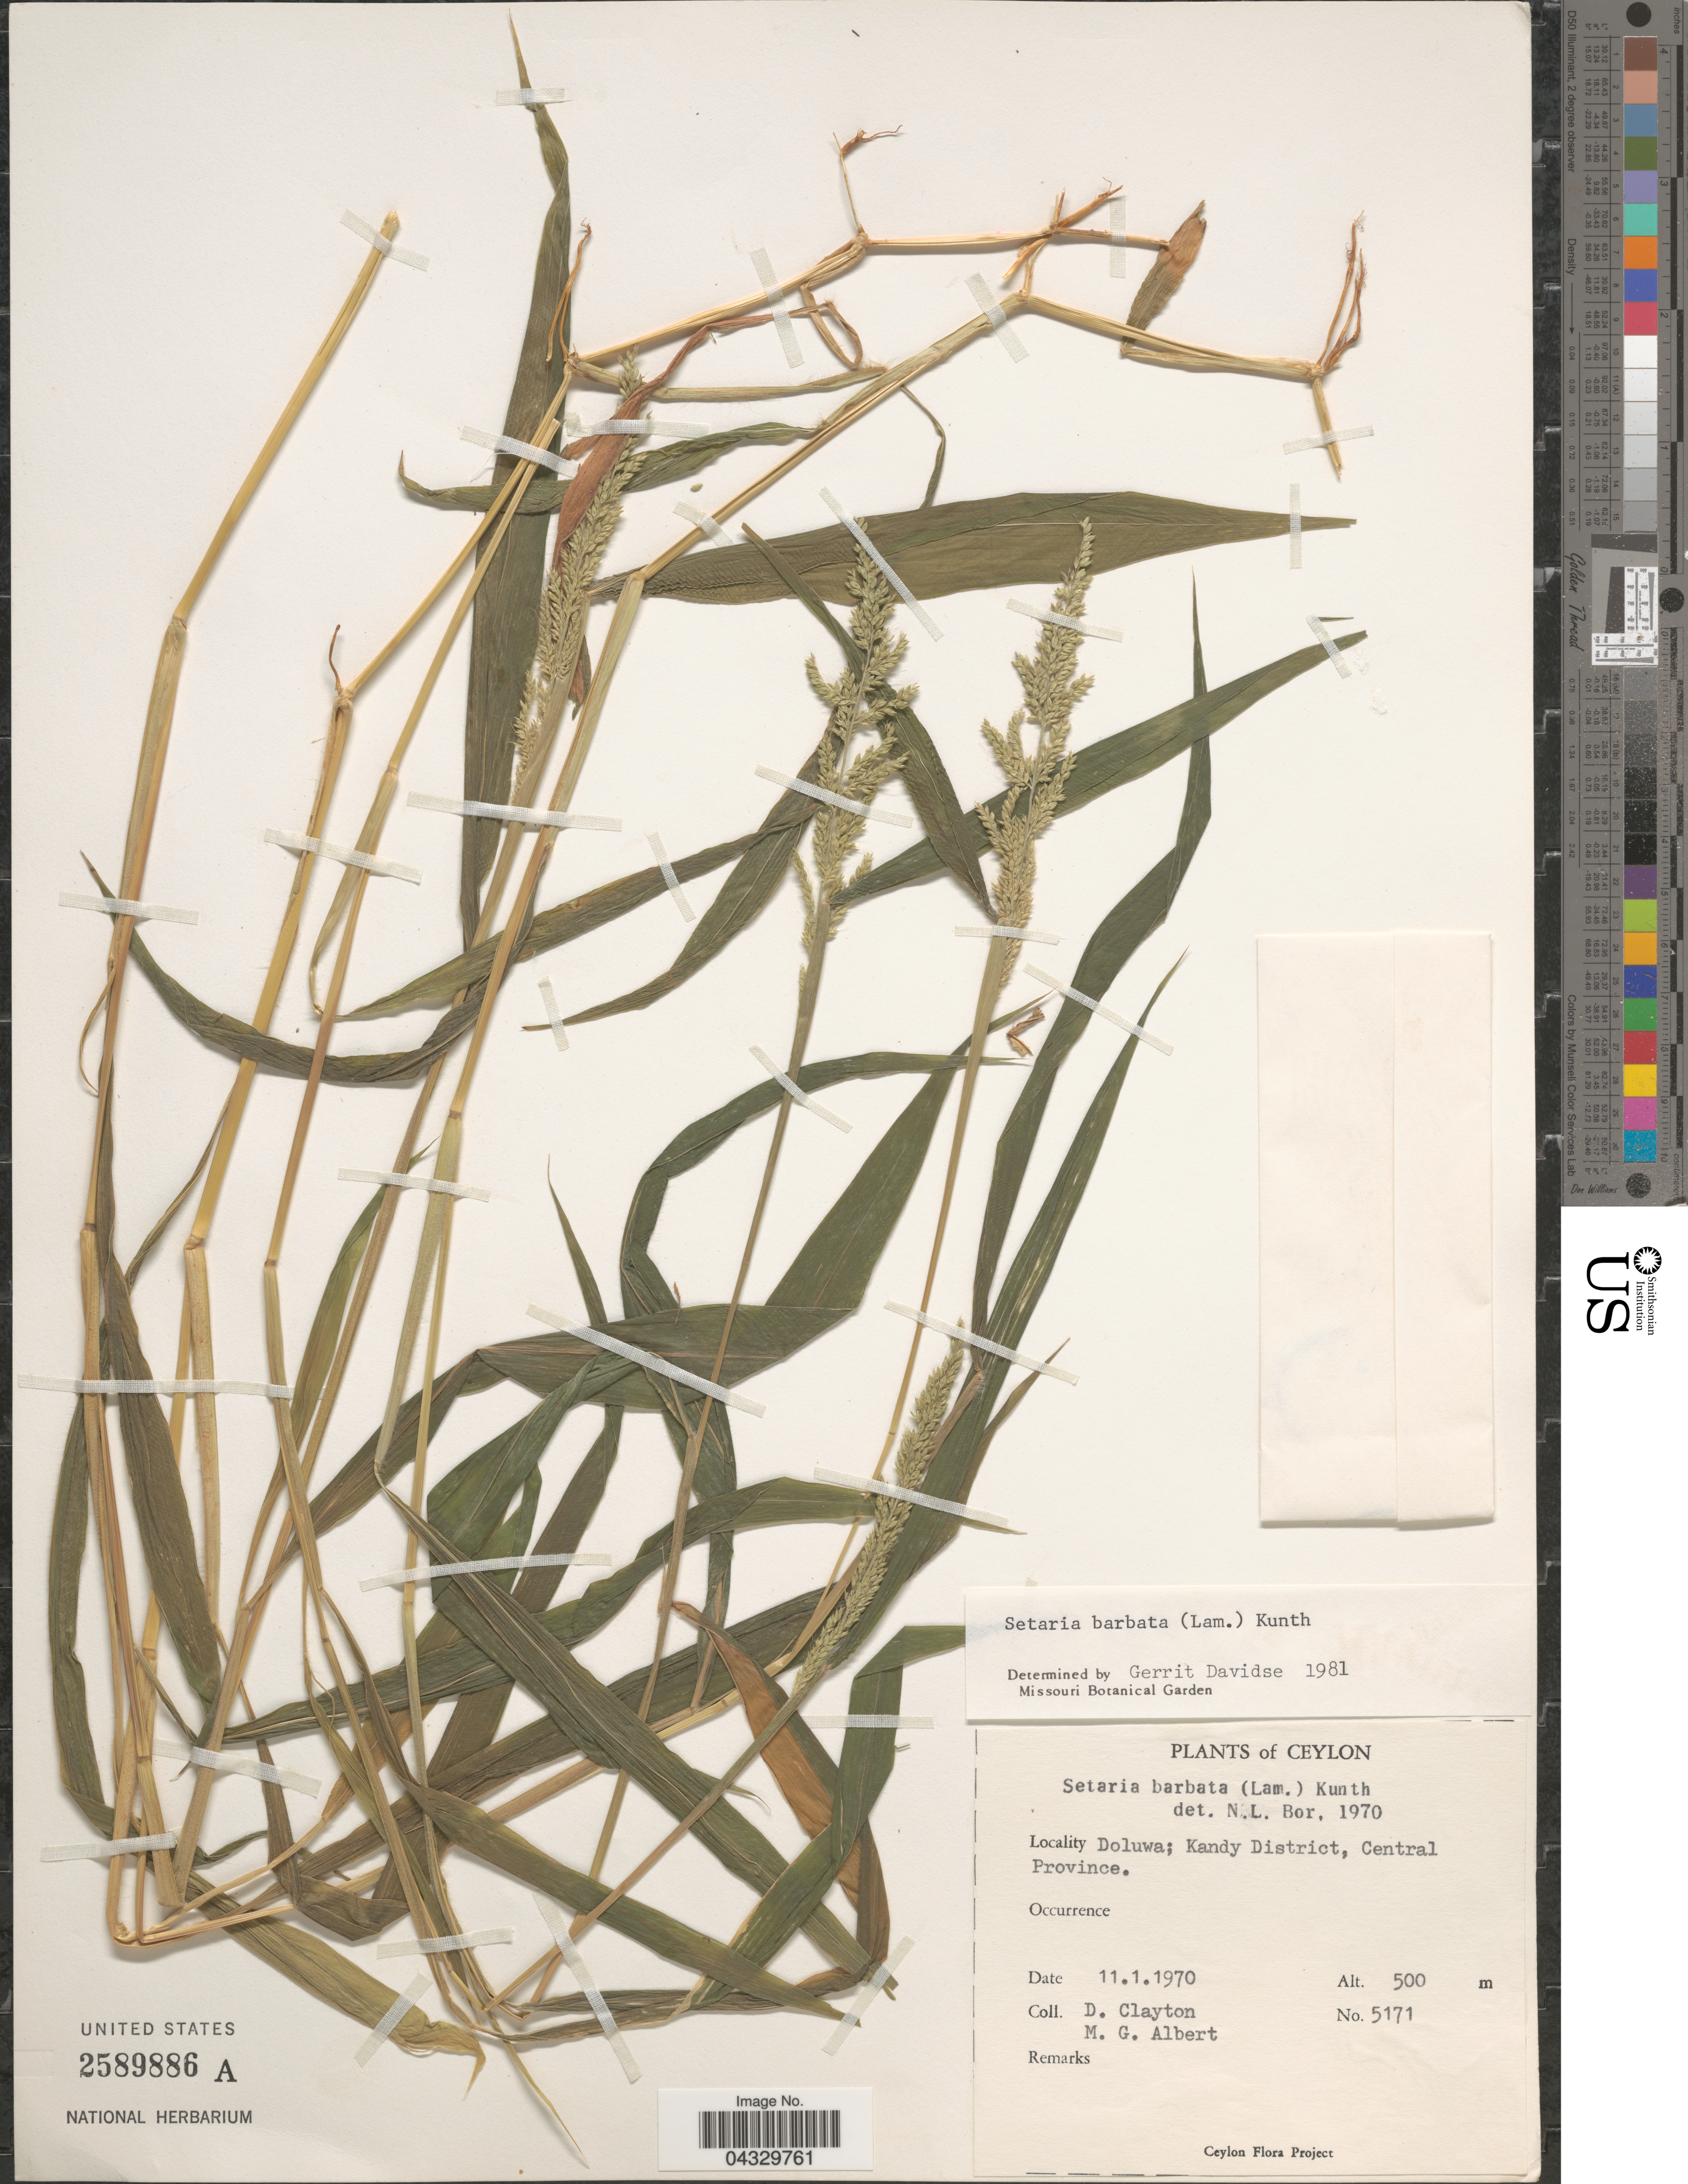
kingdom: Plantae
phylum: Tracheophyta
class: Liliopsida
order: Poales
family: Poaceae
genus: Setaria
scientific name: Setaria barbata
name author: (Lam.) Kunth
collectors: D. Clayton & M. G. Albert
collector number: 5171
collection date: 1970-01-11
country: Sri Lanka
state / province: Central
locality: Ceylon. Doluwa; Kandy District.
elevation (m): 500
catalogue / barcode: US 2589886A